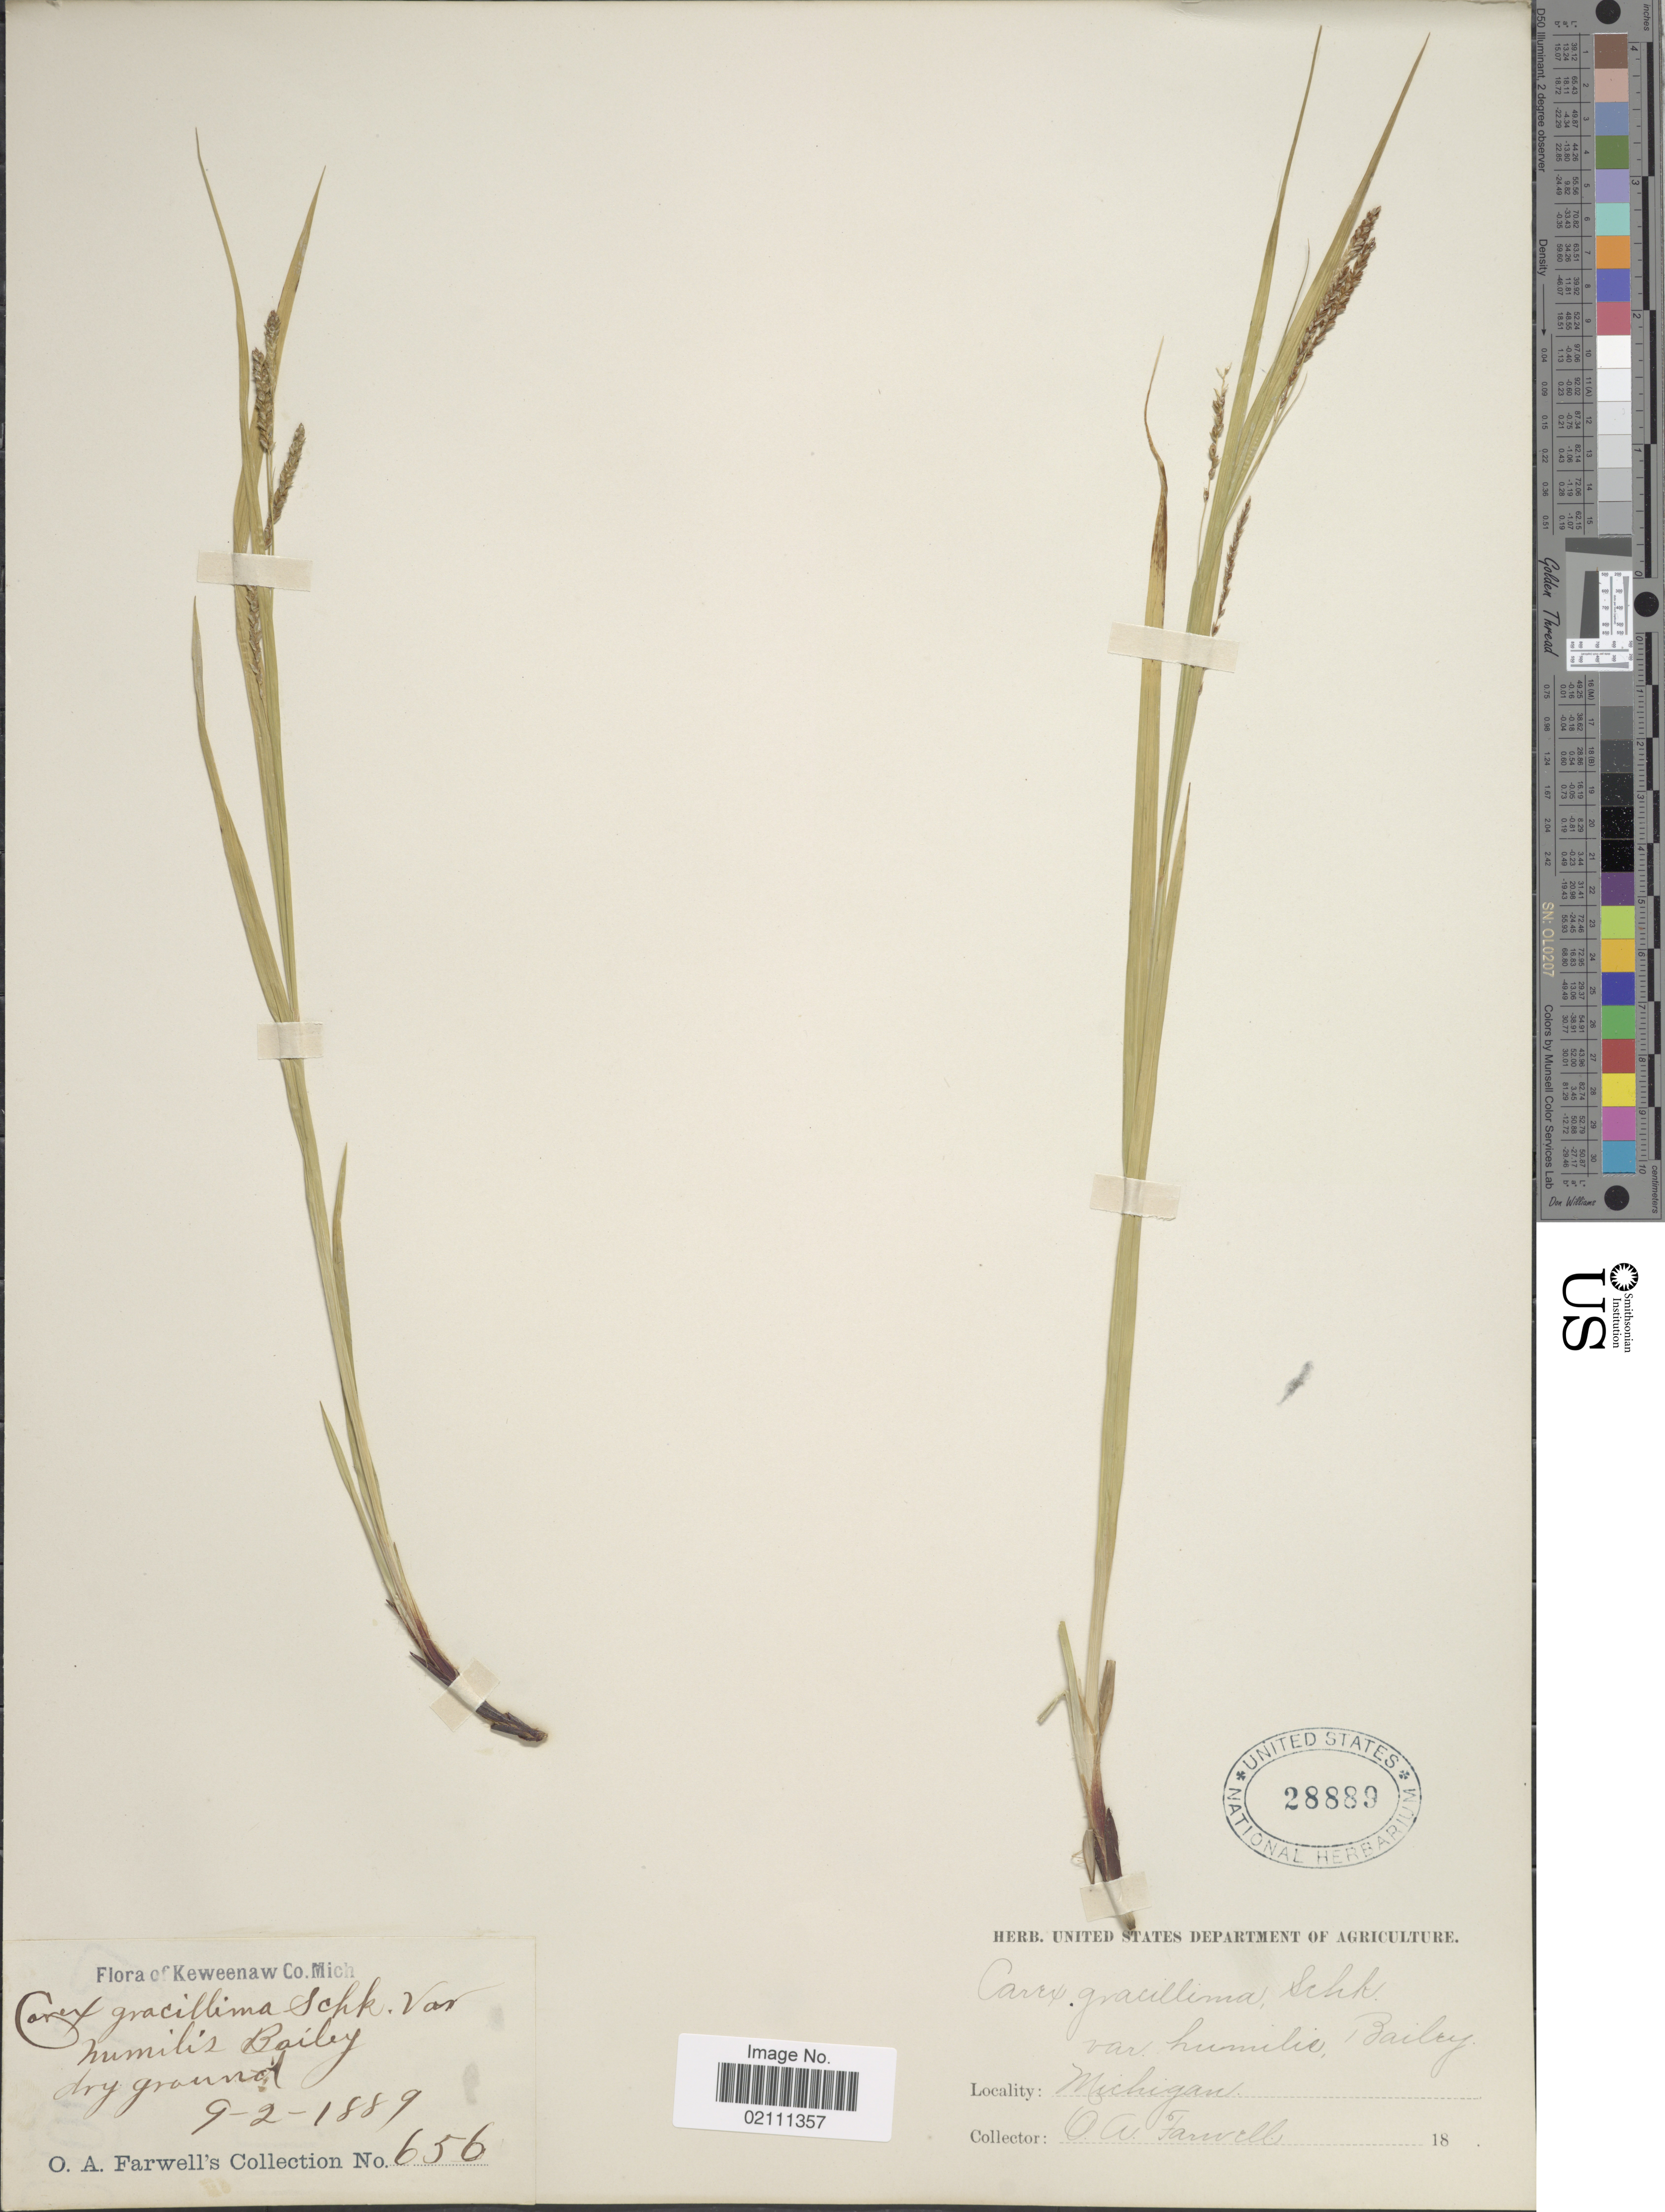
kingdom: Plantae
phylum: Tracheophyta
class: Liliopsida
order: Poales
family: Cyperaceae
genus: Carex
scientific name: Carex gracillima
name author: Schwein.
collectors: O. Farwell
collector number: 656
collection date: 1889-09-02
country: United States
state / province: Michigan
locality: Keweenaw Co.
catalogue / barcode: US 28889